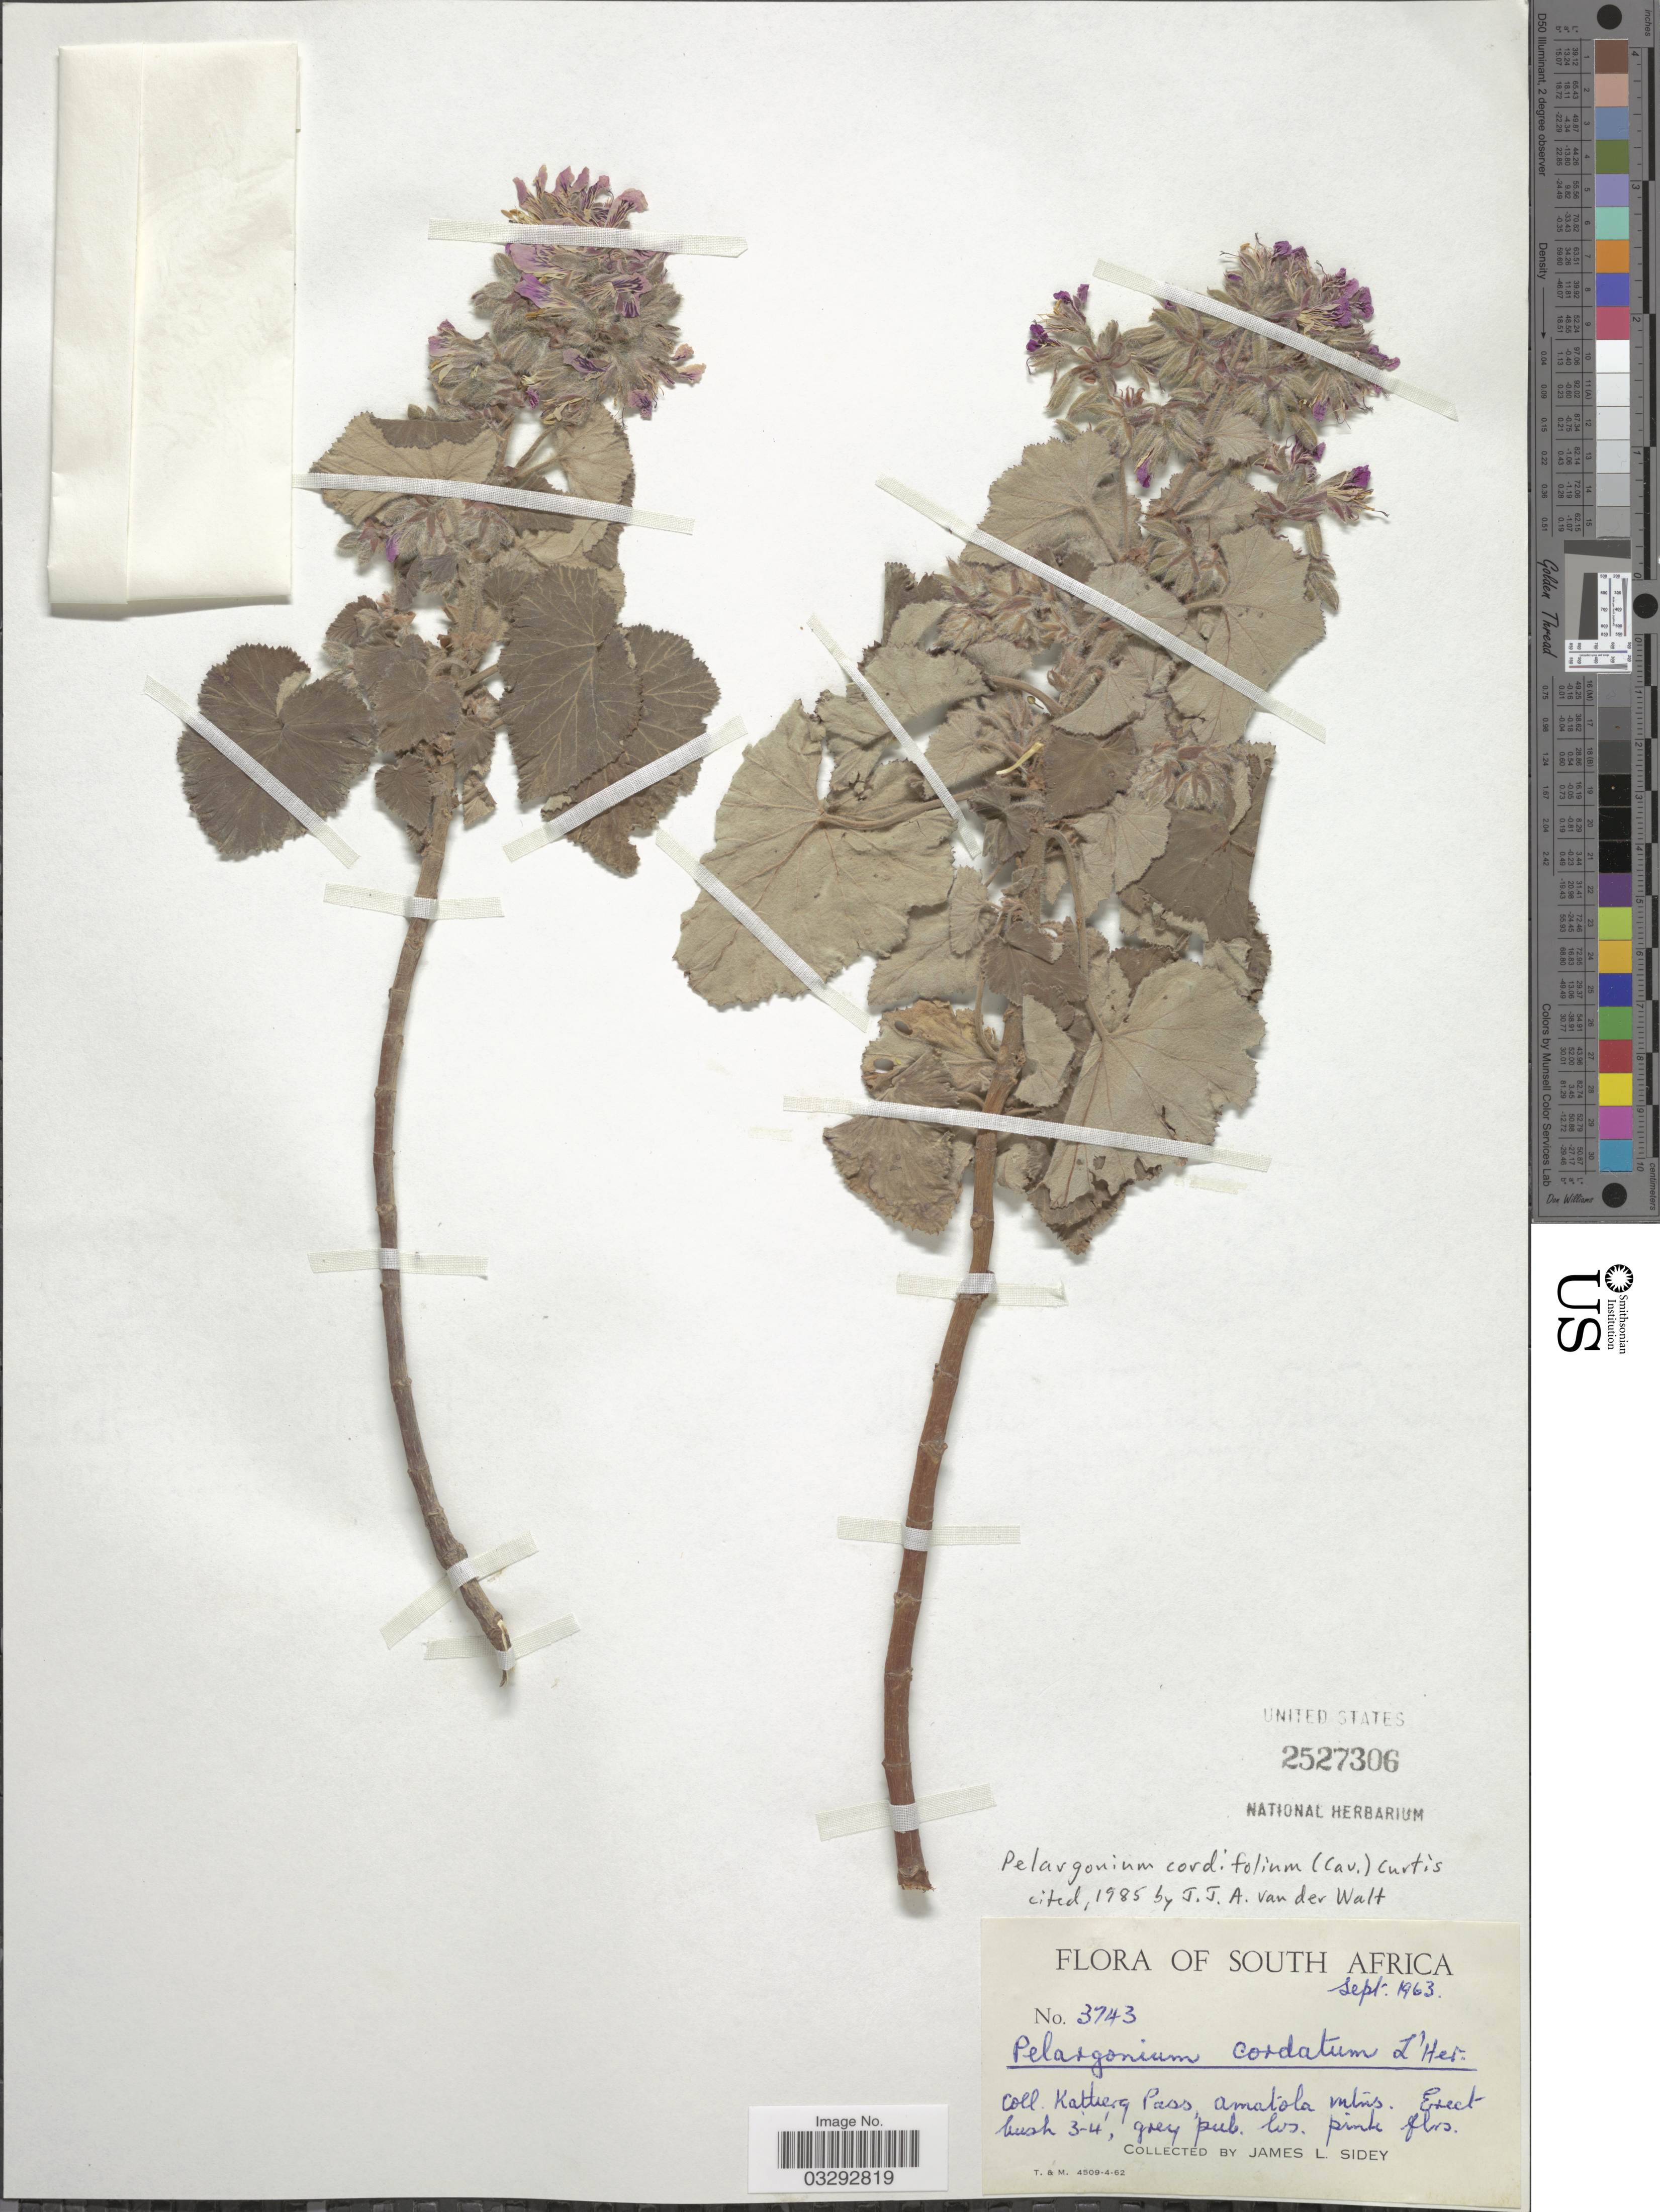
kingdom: Plantae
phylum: Tracheophyta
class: Magnoliopsida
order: Geraniales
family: Geraniaceae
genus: Pelargonium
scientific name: Pelargonium cordifolium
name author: (Cav.) Curtis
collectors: J. L. Sidey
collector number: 3743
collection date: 1963-09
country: South Africa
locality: Katberg Pass, Amatola mtns.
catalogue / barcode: US 2527306